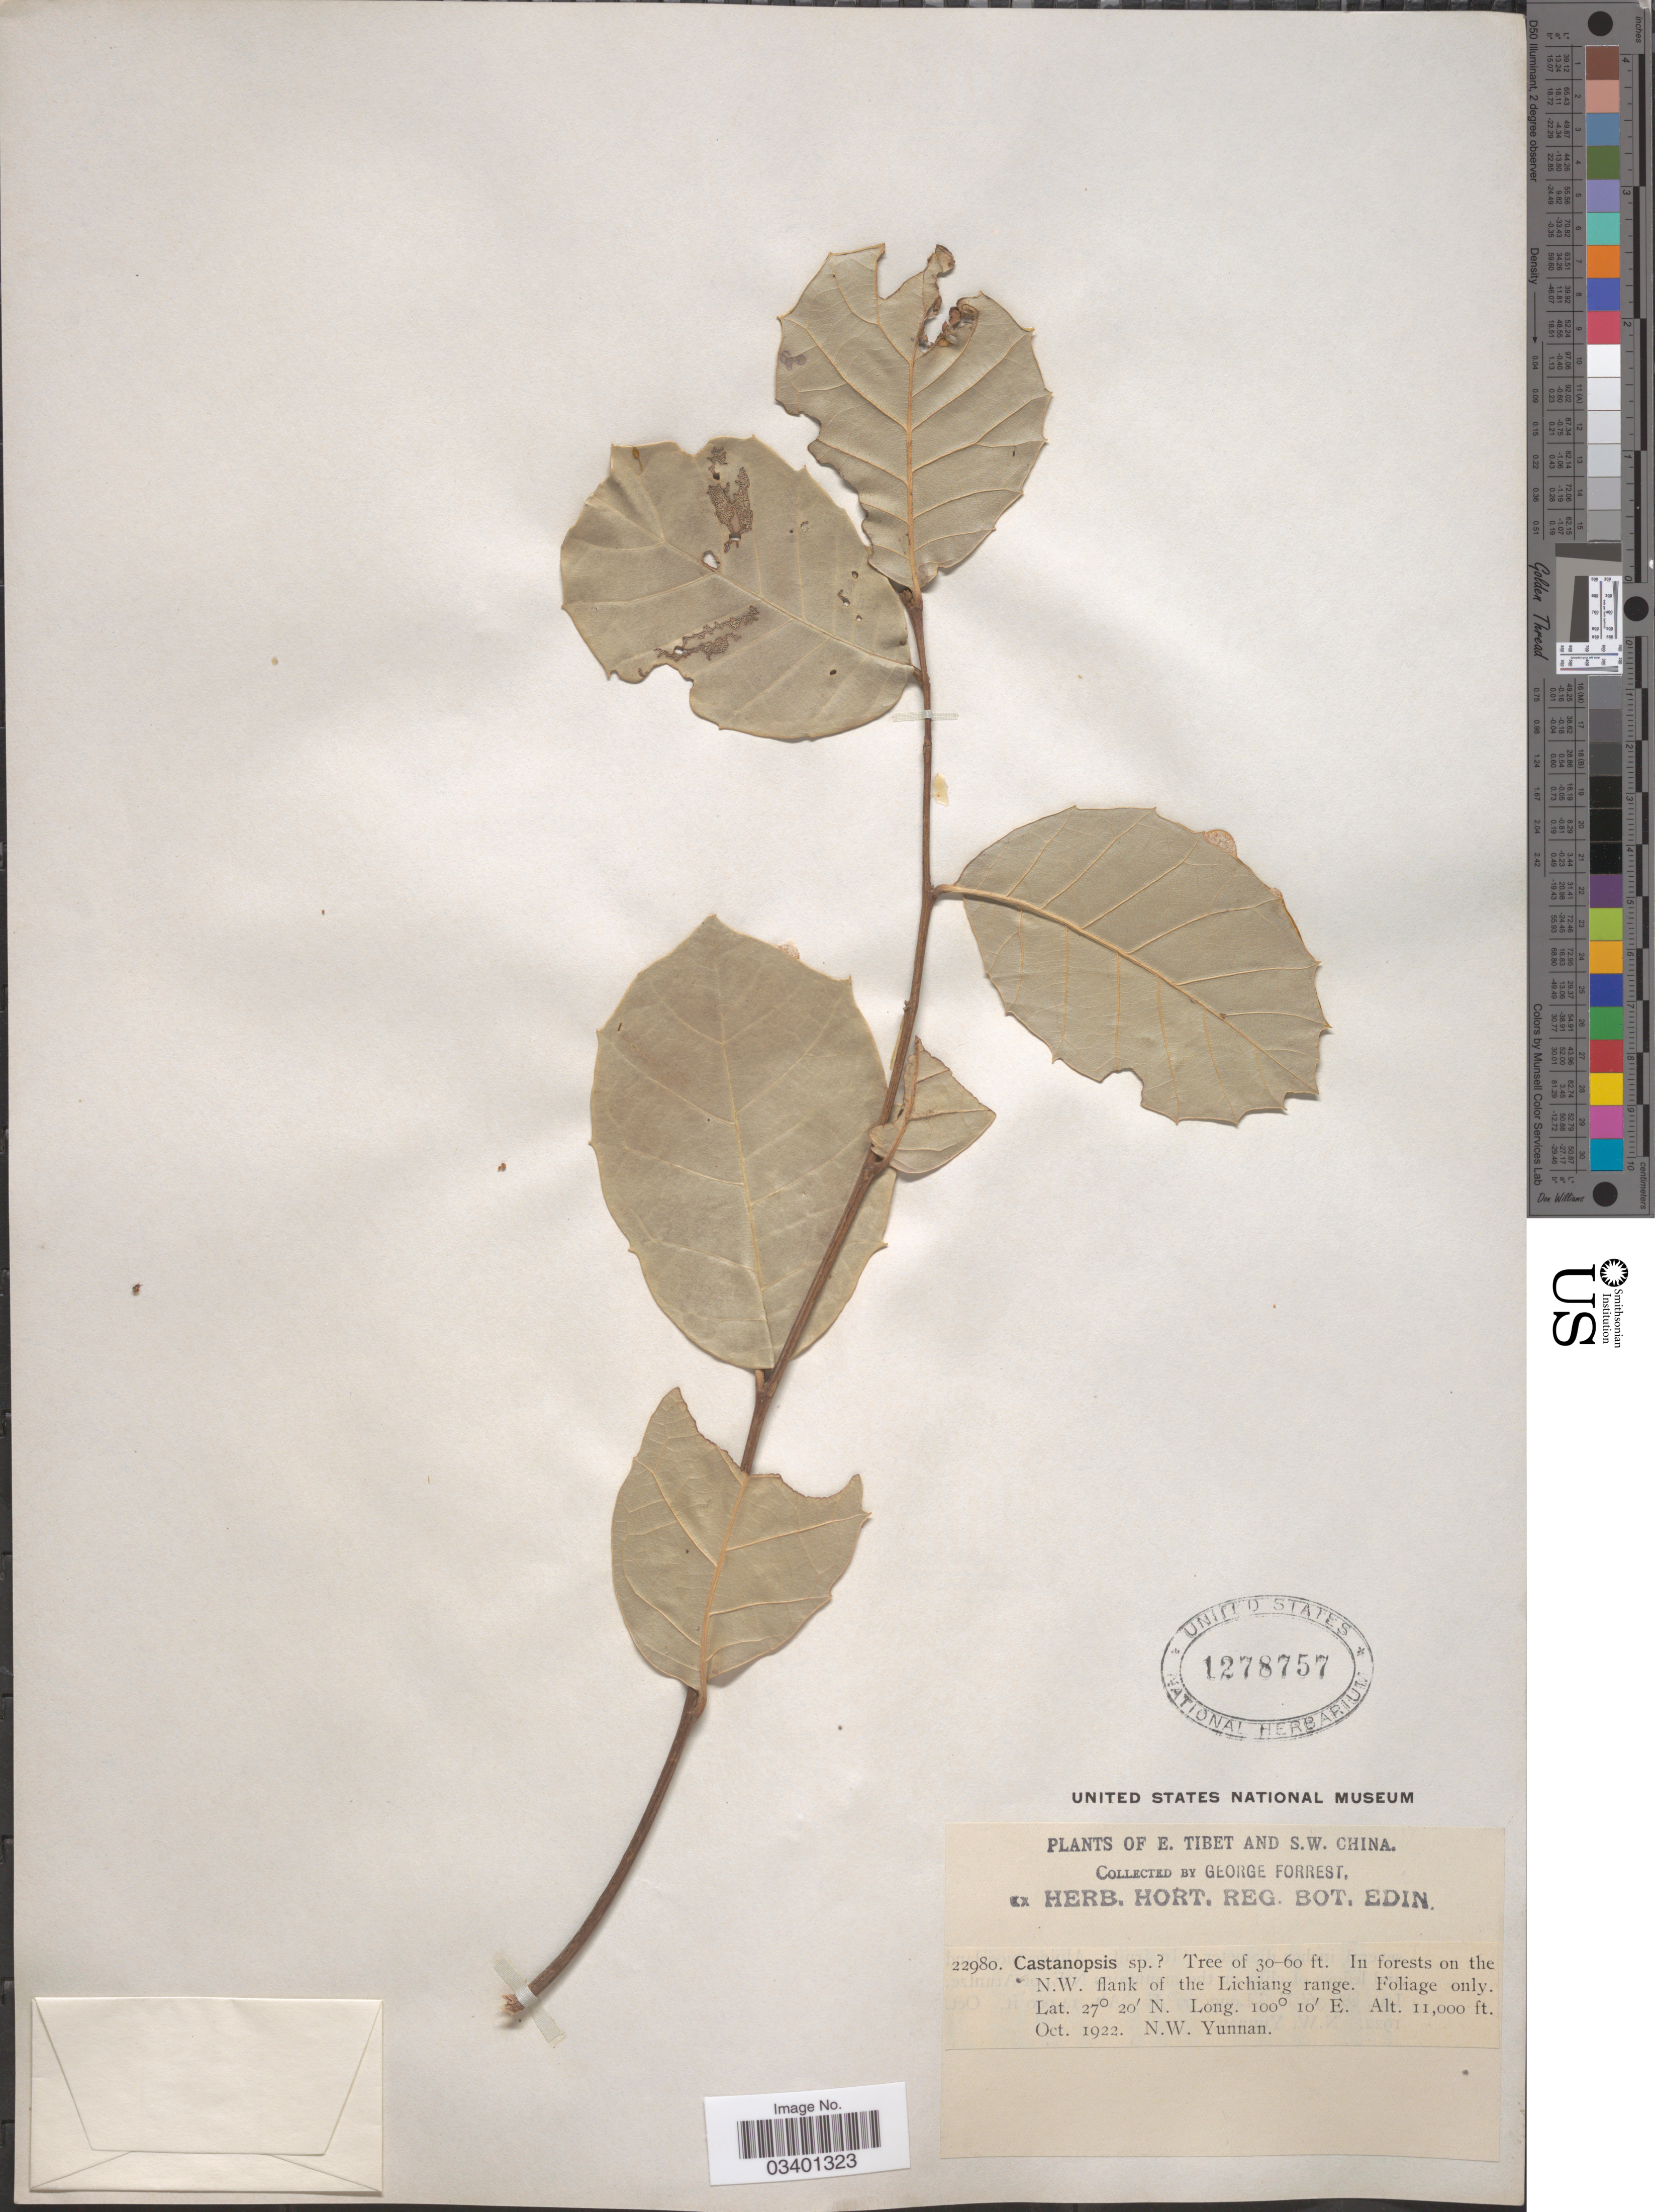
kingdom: Plantae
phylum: Tracheophyta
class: Magnoliopsida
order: Fagales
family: Fagaceae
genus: Castanopsis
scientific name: Castanopsis sp.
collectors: G. Forrest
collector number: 22980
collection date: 1922-10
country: China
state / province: Yunnan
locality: E. Tibet and S.W. China. In forests on the N.W. flank of the Lichiang range. N.W. Yunnan.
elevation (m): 3353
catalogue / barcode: US 1278757